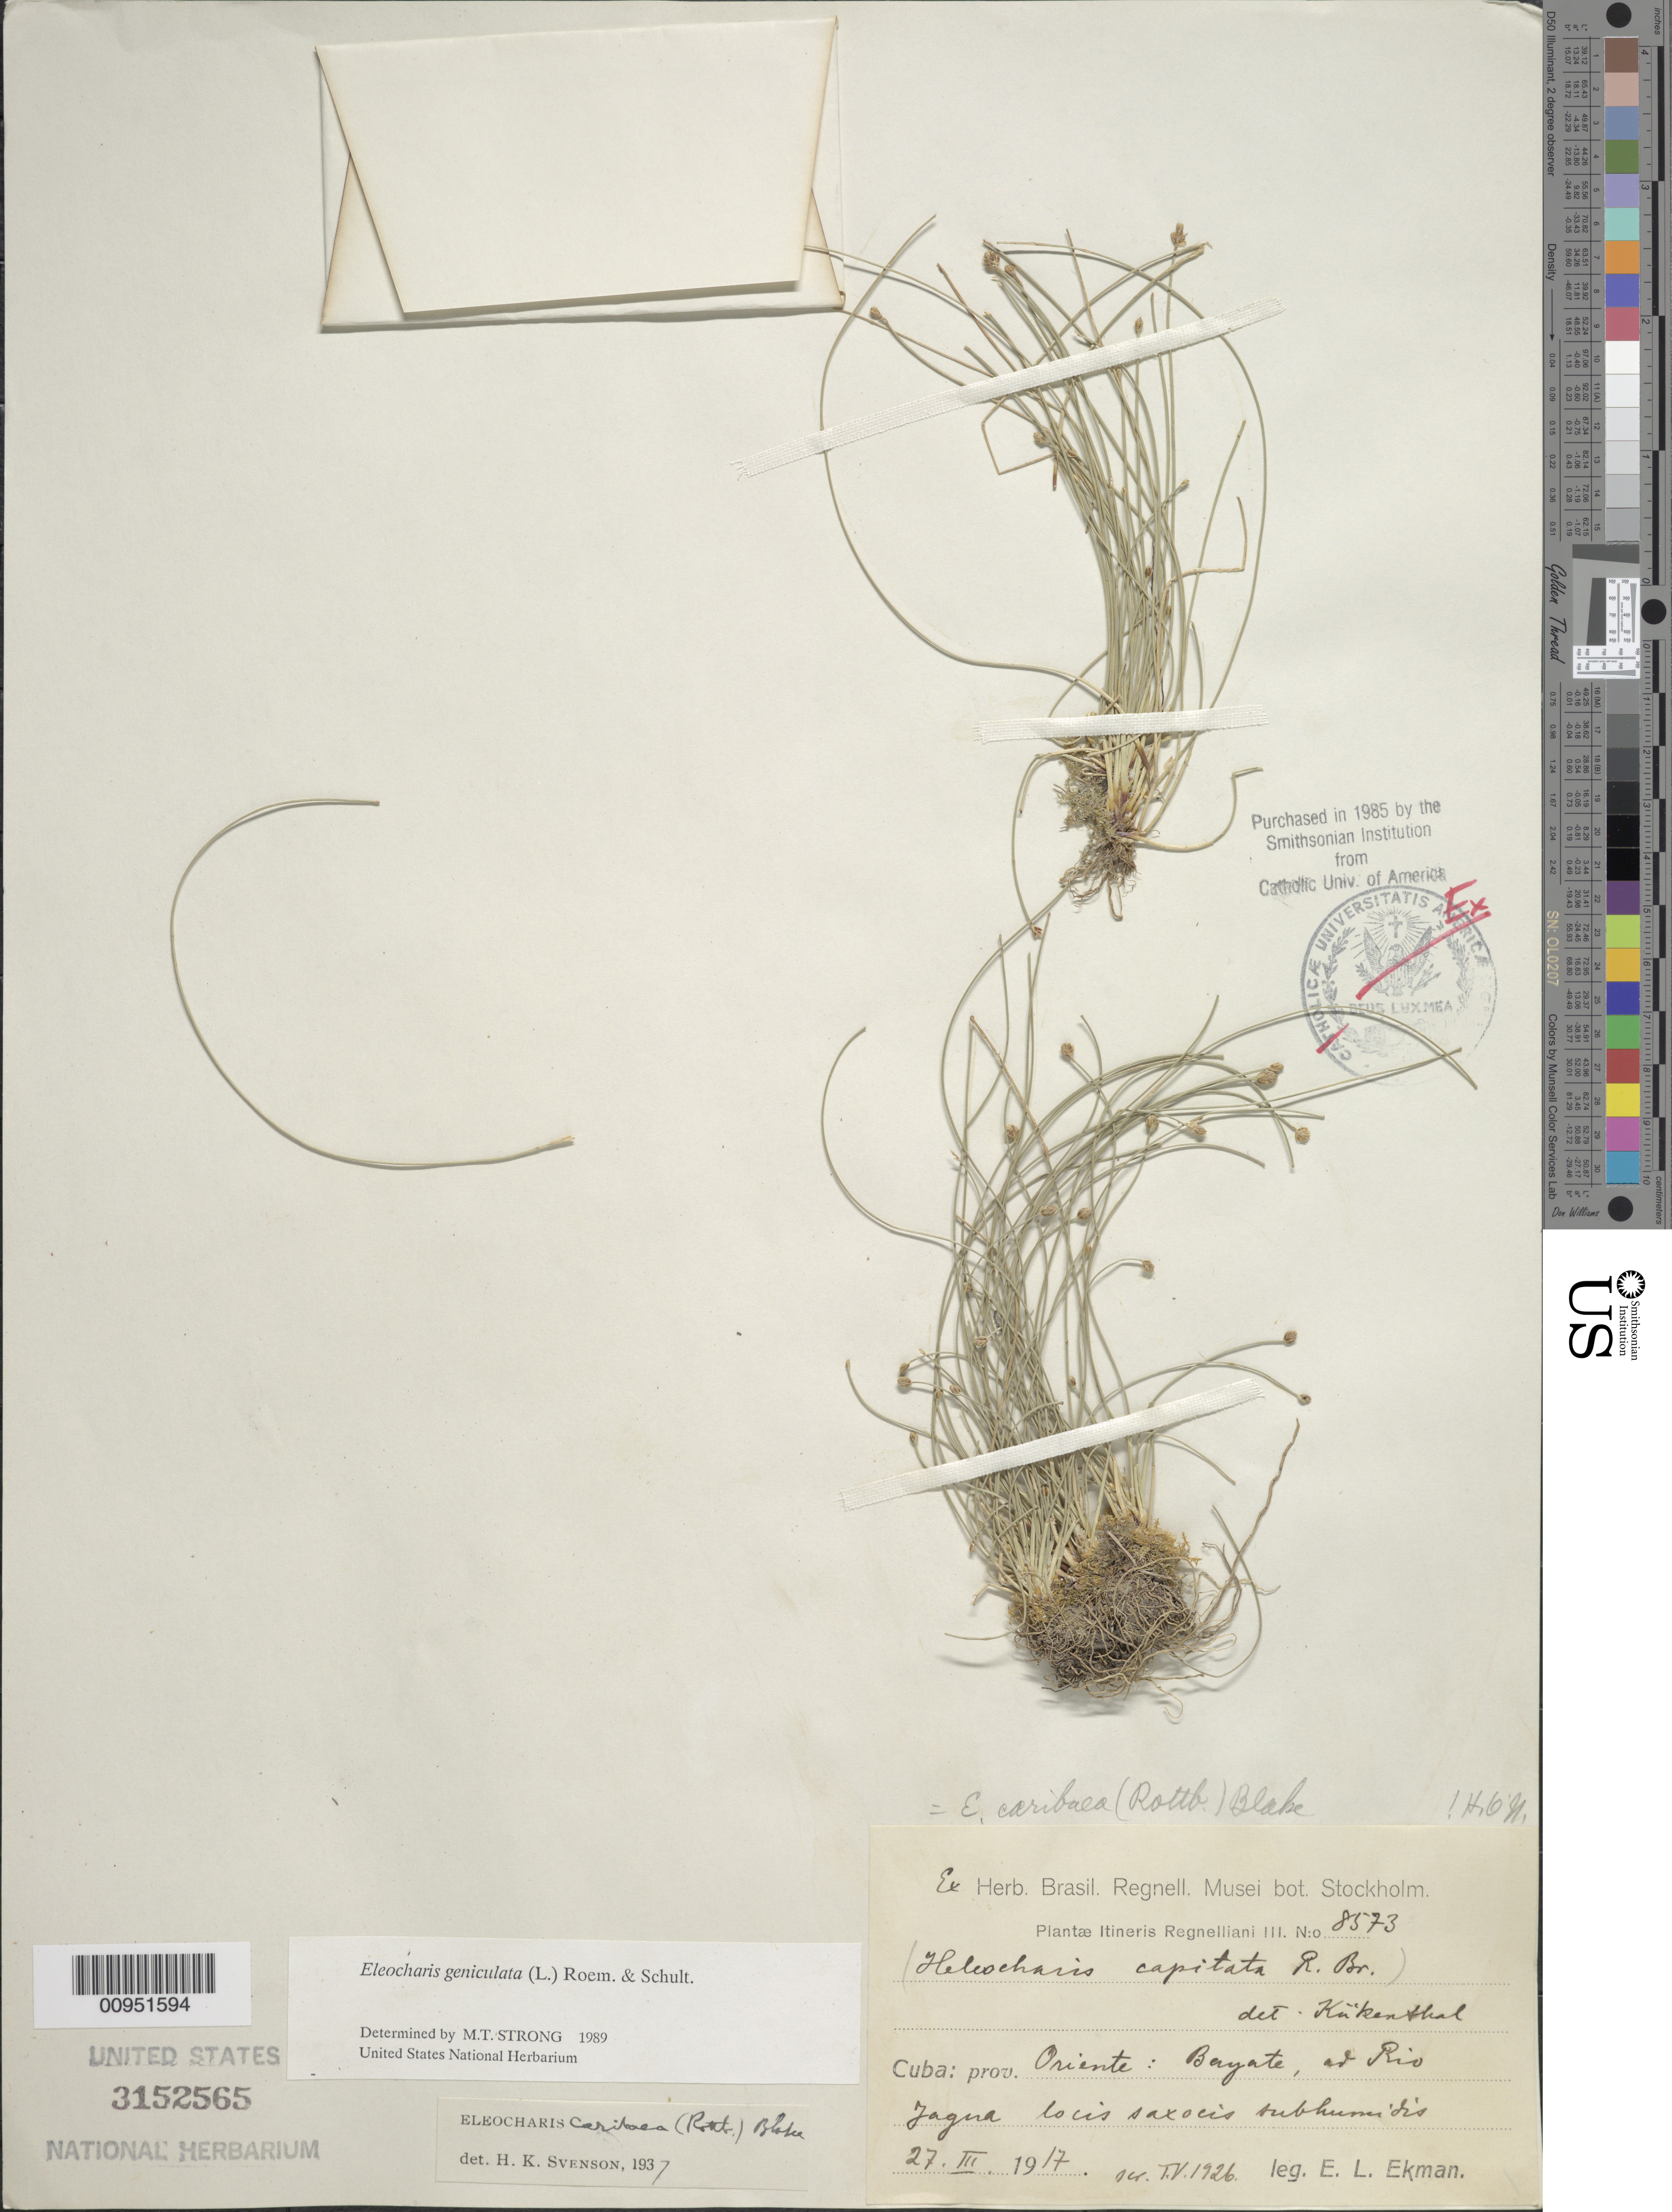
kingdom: Plantae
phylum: Tracheophyta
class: Liliopsida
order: Poales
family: Cyperaceae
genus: Eleocharis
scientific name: Eleocharis geniculata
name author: (L.) Roem. & Schult.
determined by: Strong, M. T., (US), Smithsonian Institution - National Museum of Natural History (UNITED STATES)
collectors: E. L. Ekman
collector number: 8573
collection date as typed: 27 Mar 1917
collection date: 1917-03-27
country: Cuba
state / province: Oriente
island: Cuba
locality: Bayate, ad Rio Jagua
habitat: Locis saxocis subhumides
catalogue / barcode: US 3152565